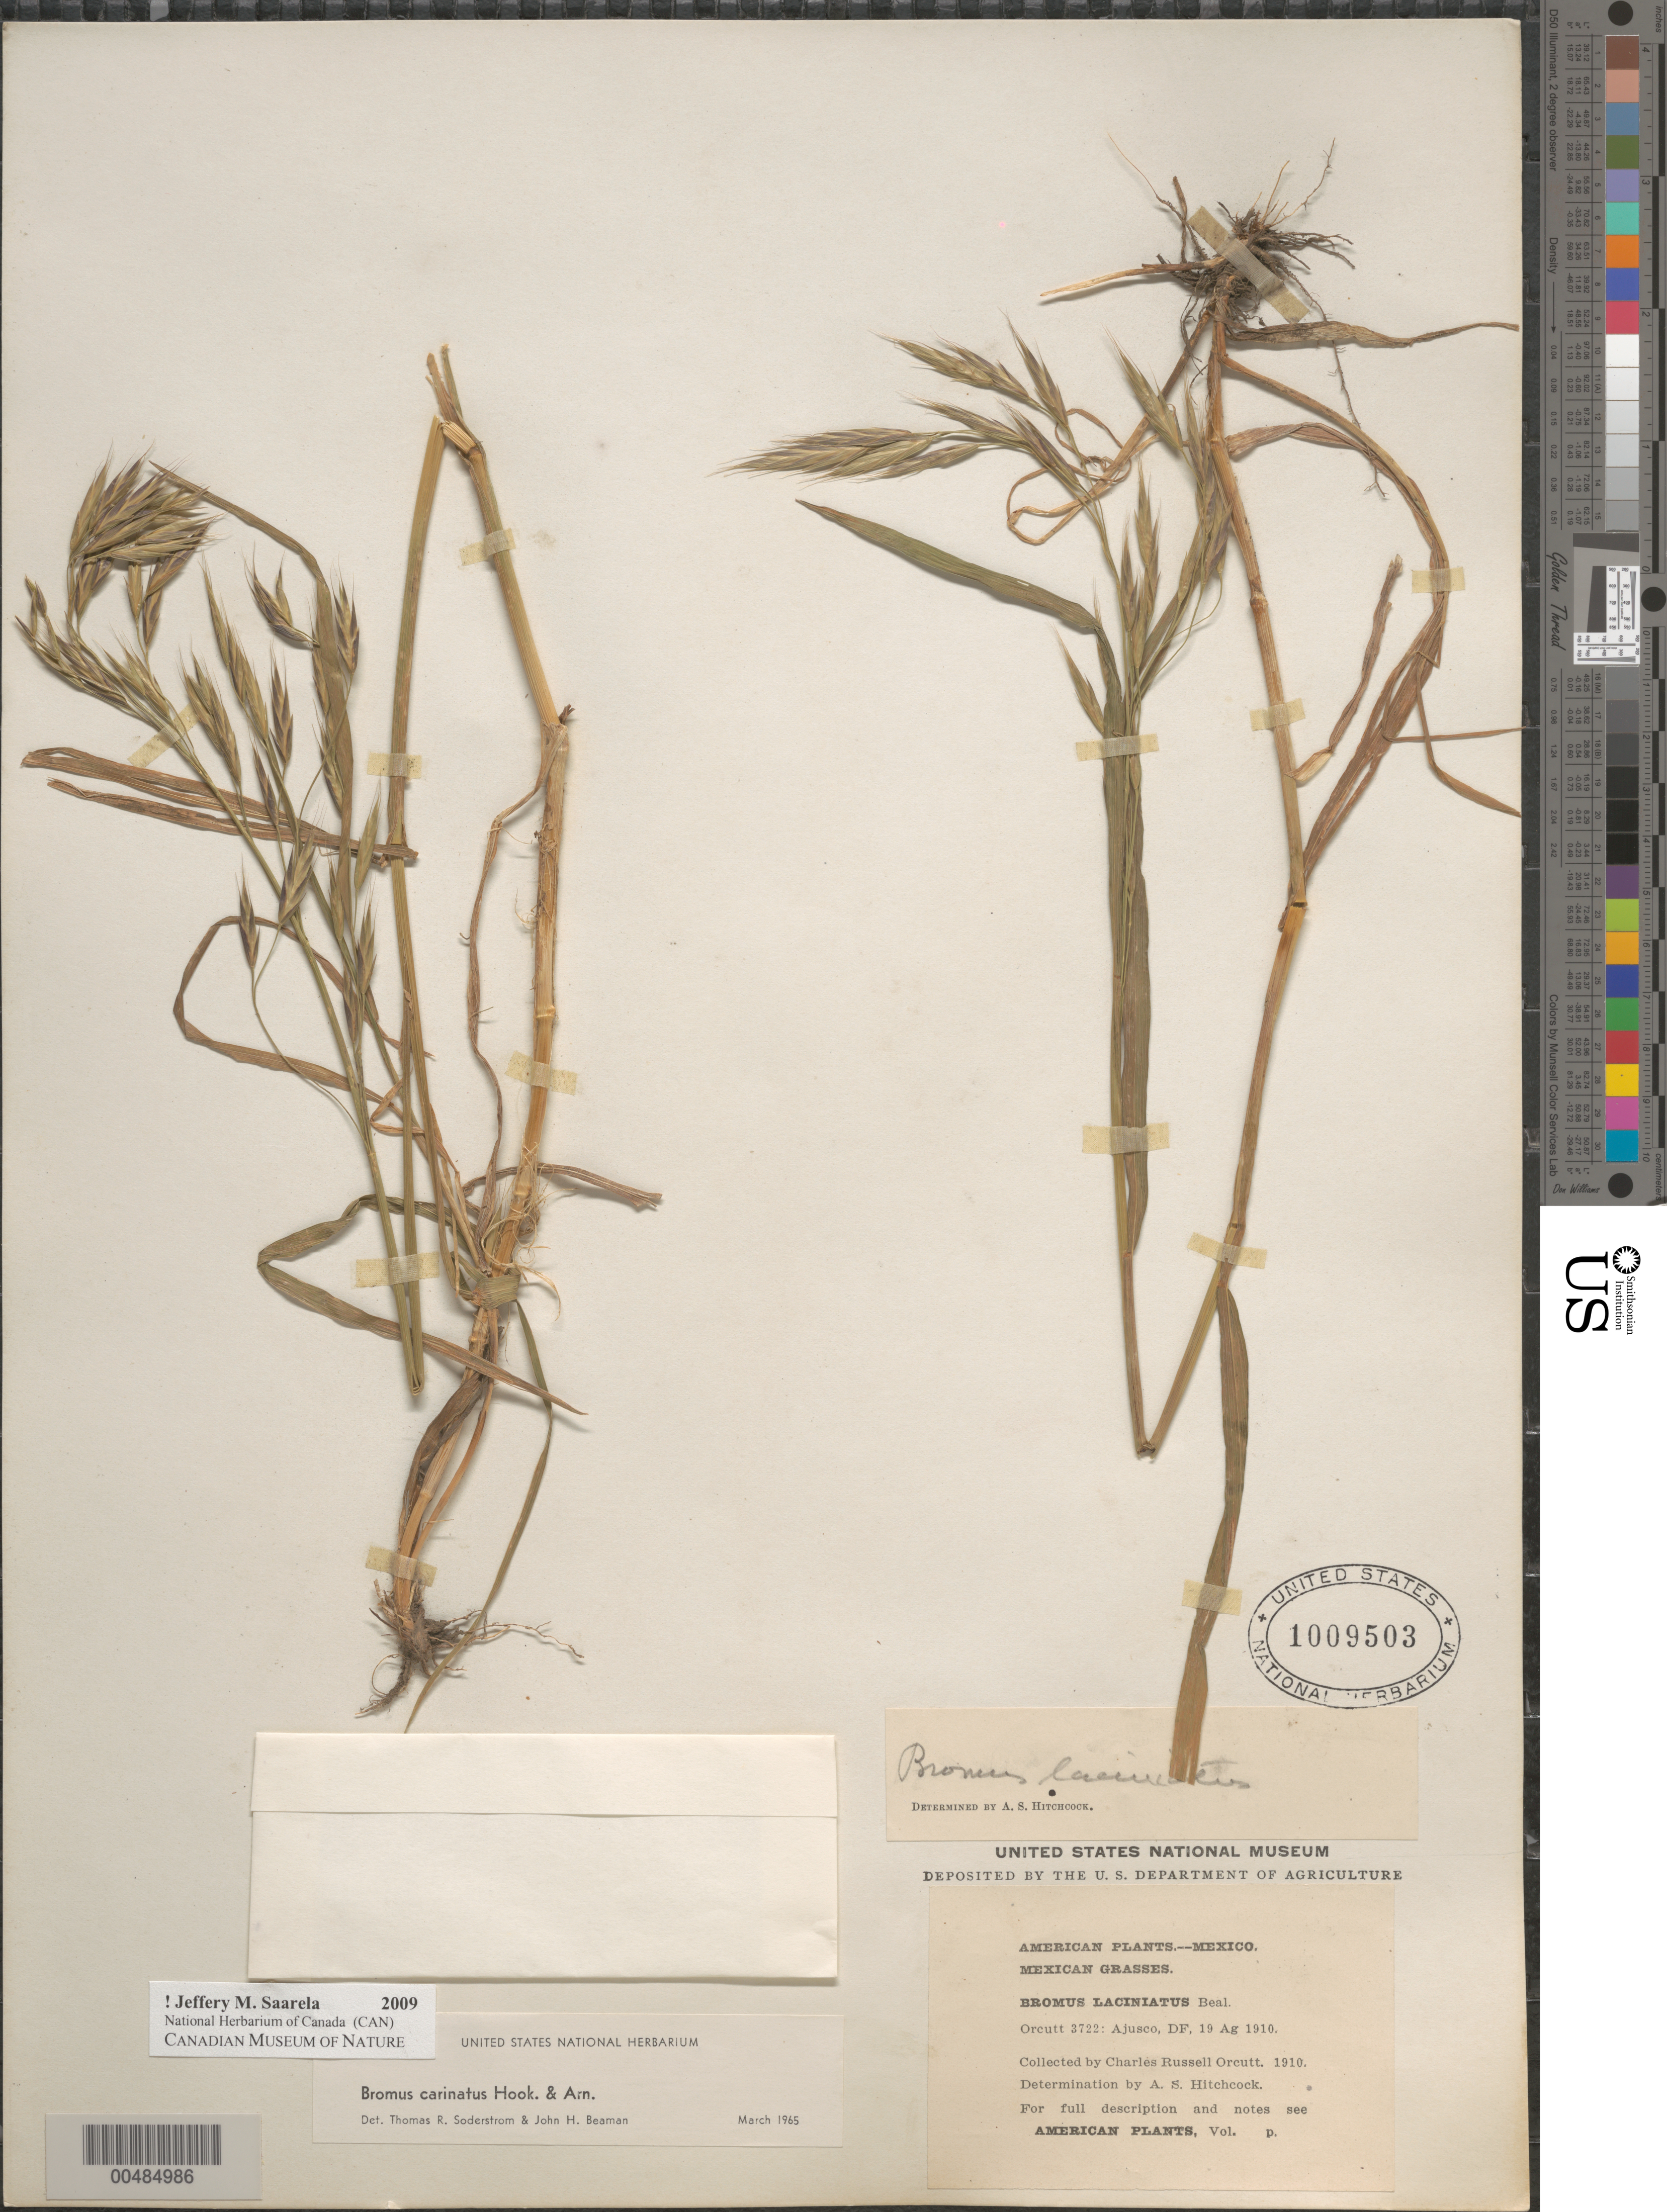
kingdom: Plantae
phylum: Tracheophyta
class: Liliopsida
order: Poales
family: Poaceae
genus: Bromus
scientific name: Bromus carinatus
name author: Hook. & Arn.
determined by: Soderstrom, T. R.; Beaman, J. H.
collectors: C. R. Orcutt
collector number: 3722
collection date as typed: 19 Aug 1910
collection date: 1910-08-19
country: Mexico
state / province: Distrito Federal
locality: Ajusco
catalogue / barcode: US 1009503